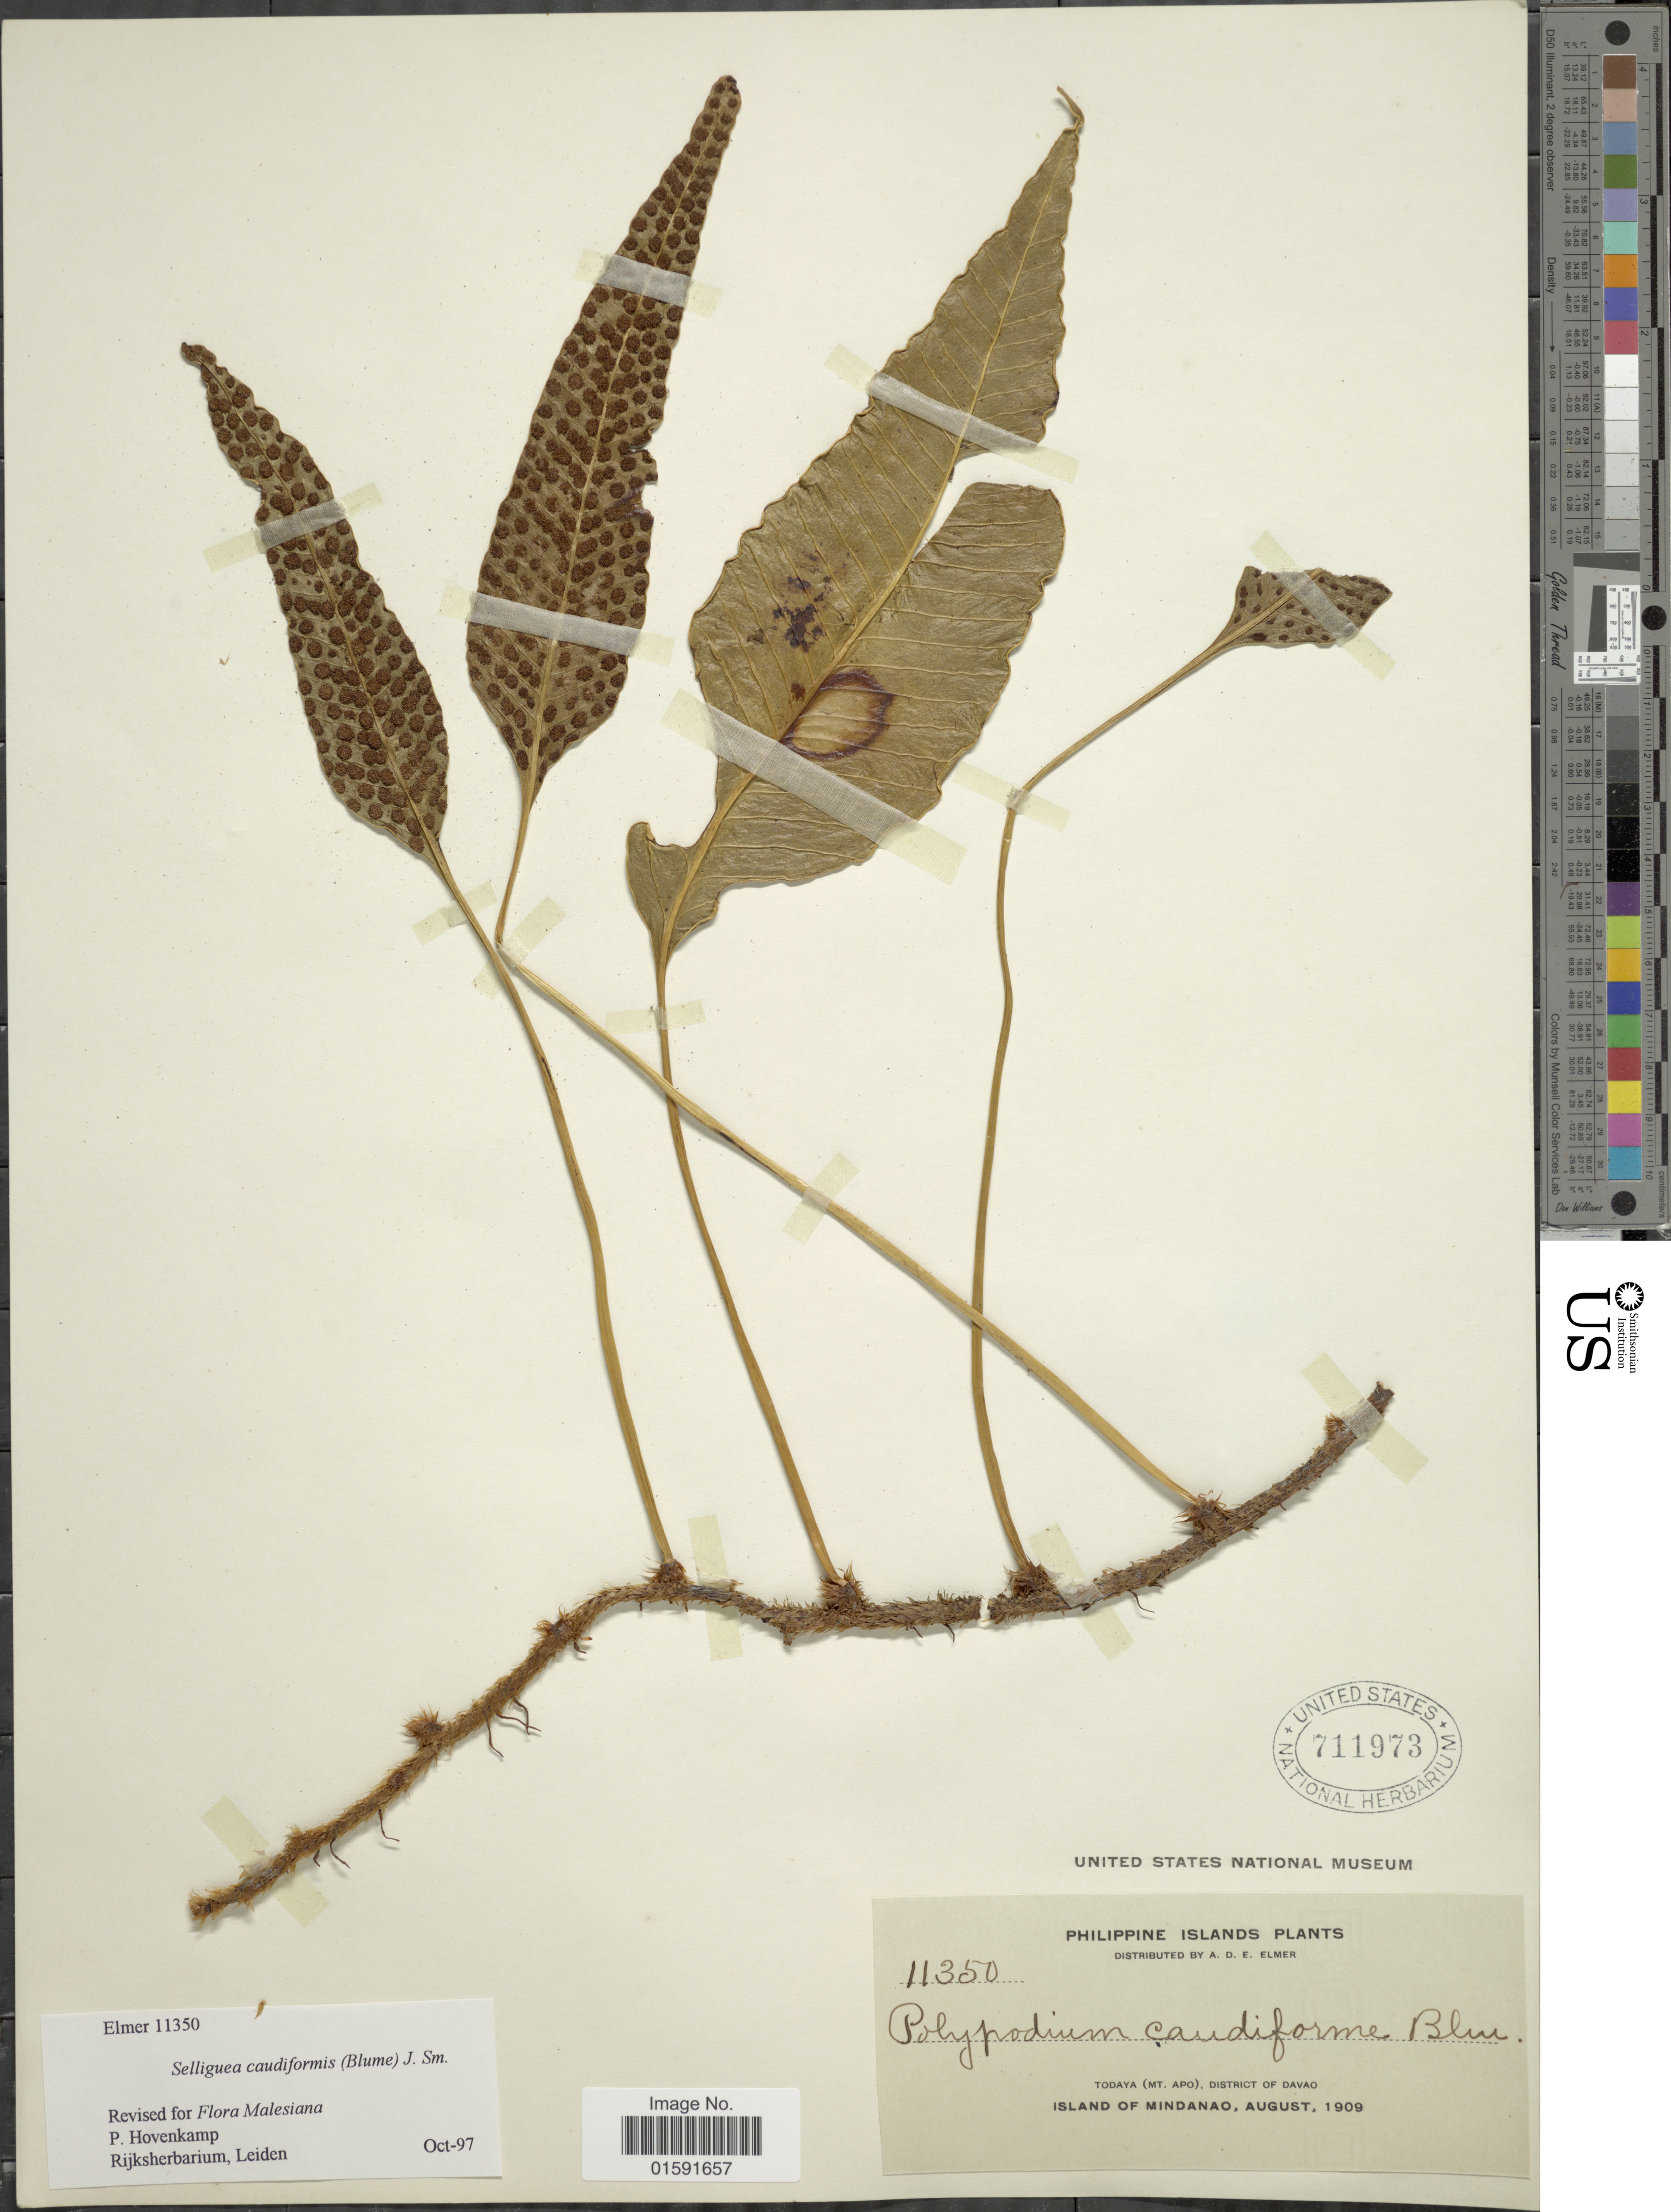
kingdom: Plantae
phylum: Tracheophyta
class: Polypodiopsida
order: Polypodiales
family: Polypodiaceae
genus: Selliguea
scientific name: Selliguea caudiformis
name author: (Blume) J. Sm.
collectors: A. D. E. Elmer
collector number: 11350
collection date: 1909-08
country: Philippines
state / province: Davao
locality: Todaya (Mt. Apo), Island of Mindanao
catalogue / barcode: US 711973